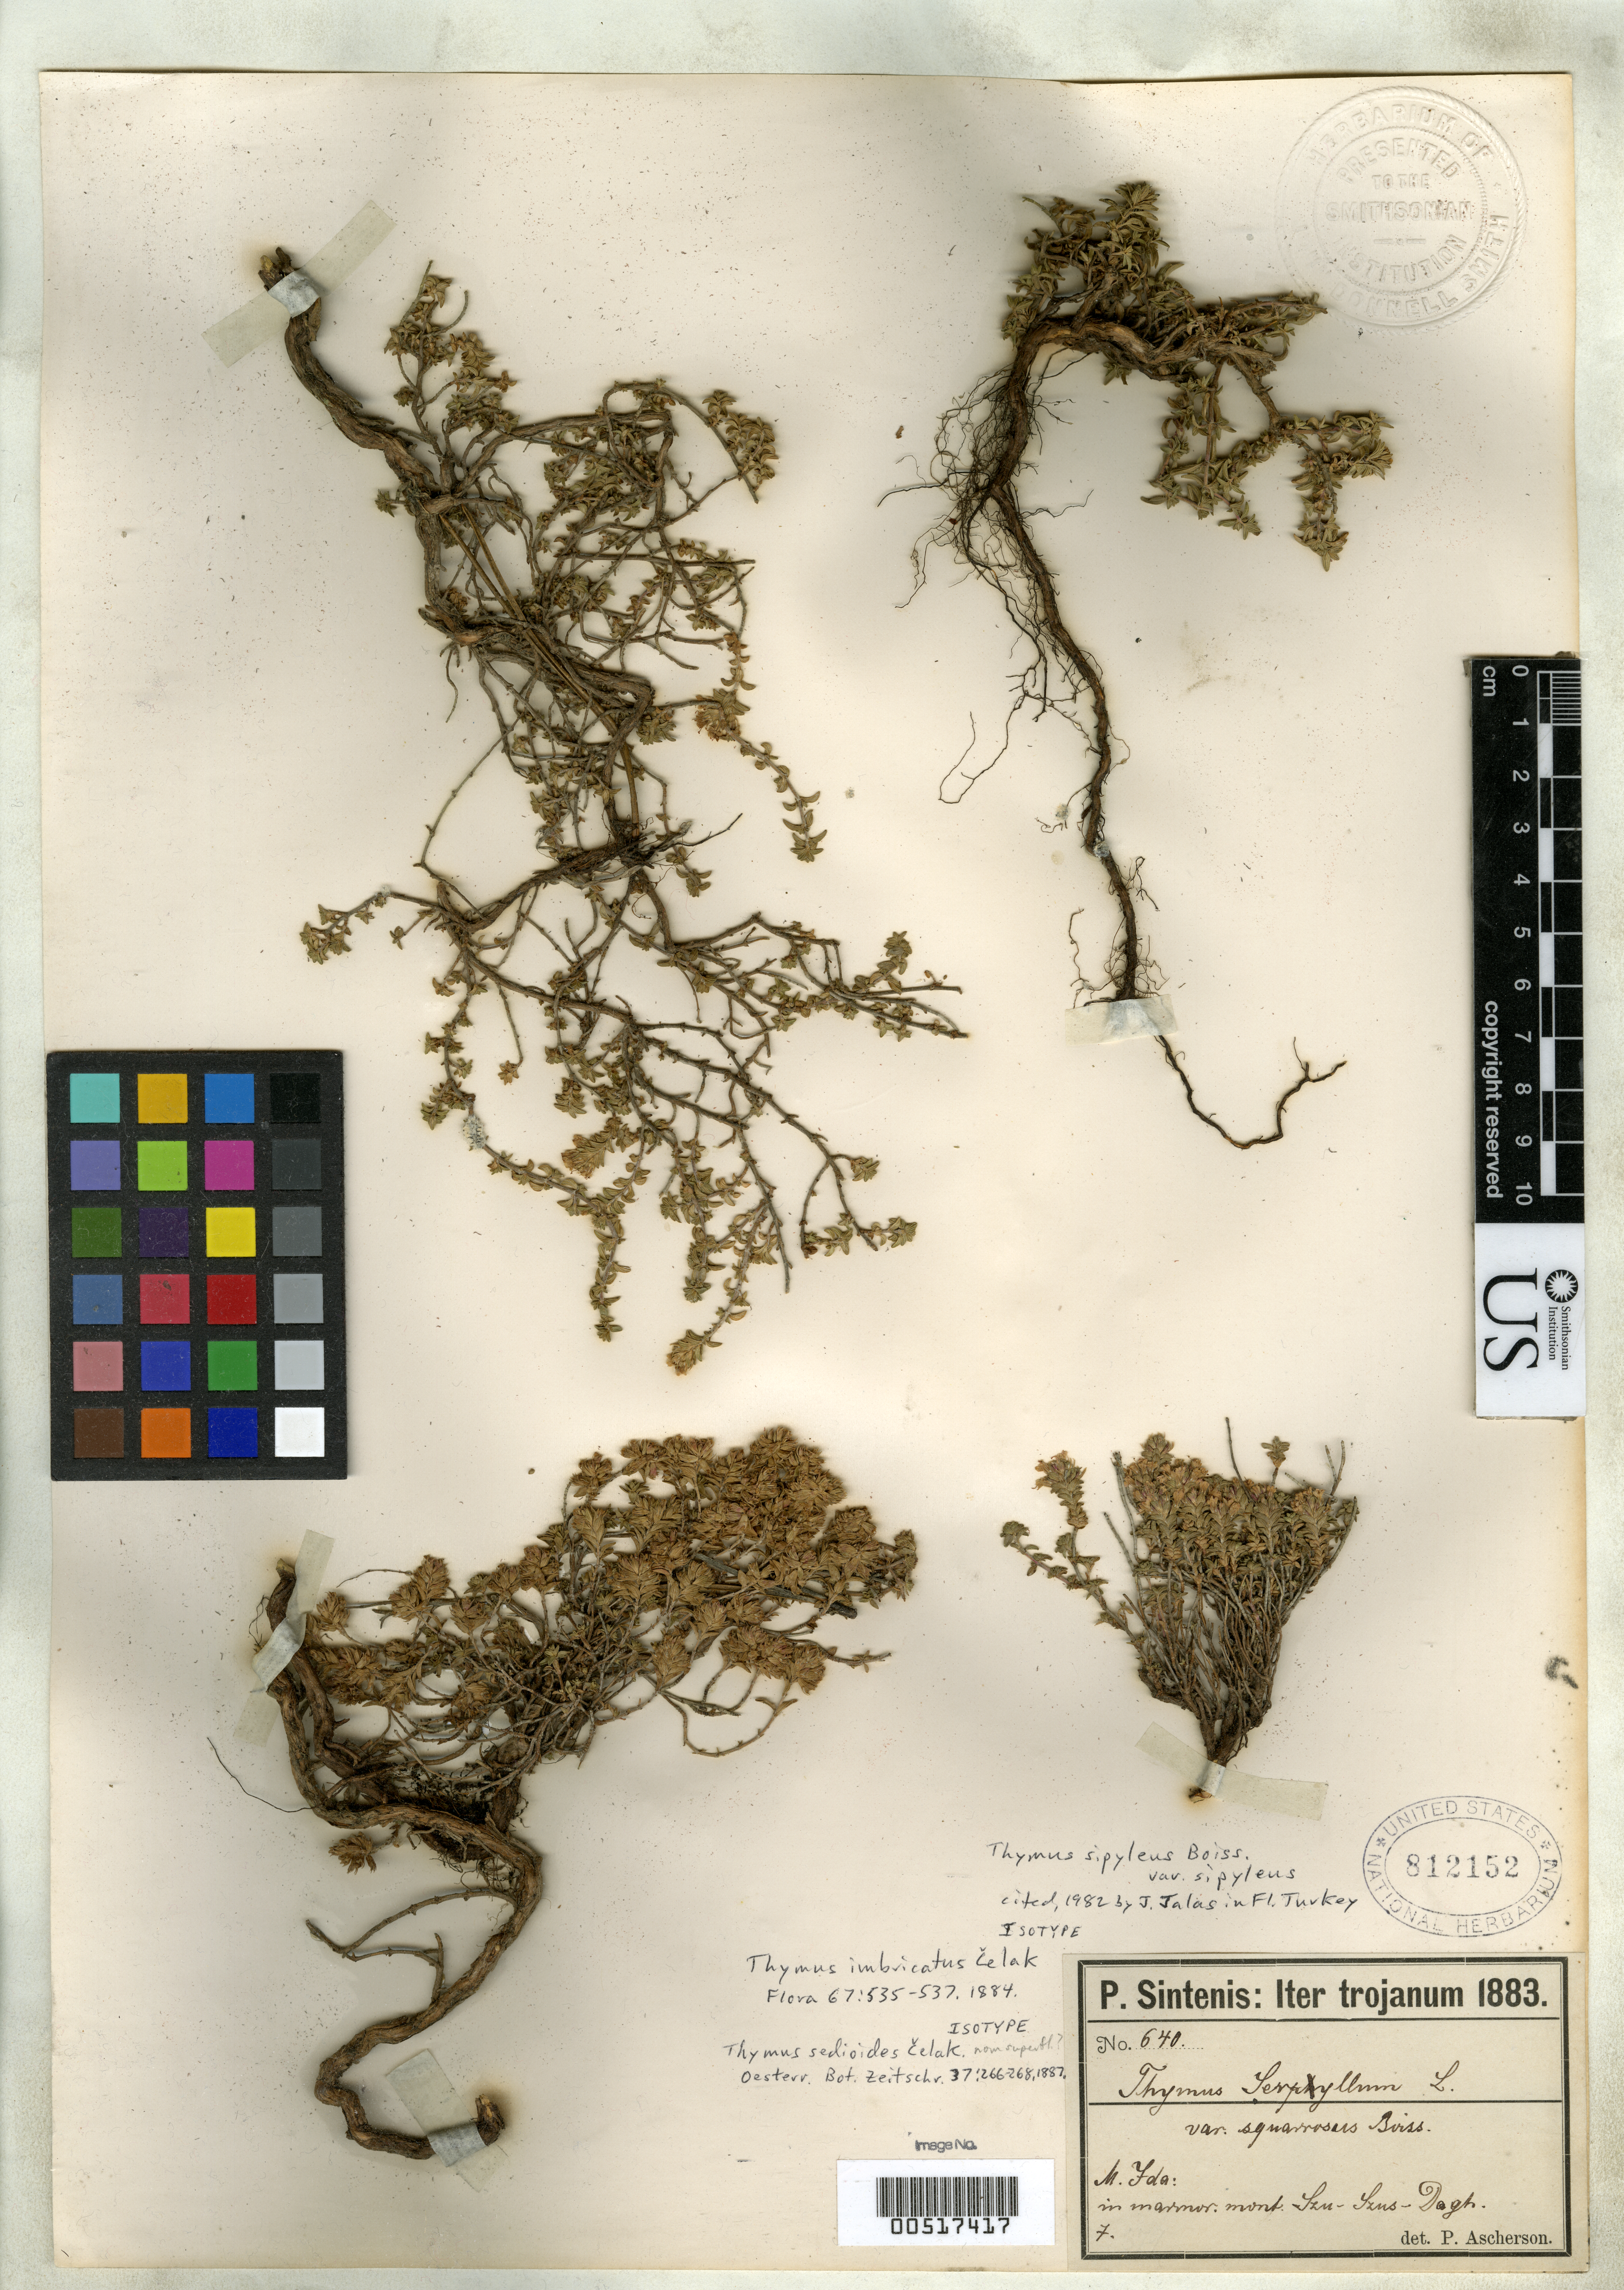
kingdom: Plantae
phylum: Tracheophyta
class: Magnoliopsida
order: Lamiales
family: Lamiaceae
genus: Thymus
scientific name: Thymus imbricatus Celak., nom. illeg.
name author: Čelak.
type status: Isotype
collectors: P. Sintenis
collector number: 640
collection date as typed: Jul 1883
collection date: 1883-07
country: Turkey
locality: Mons Ida Trojanus, in Nemor, mont. Szu-szus-dagh.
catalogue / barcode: US 812152